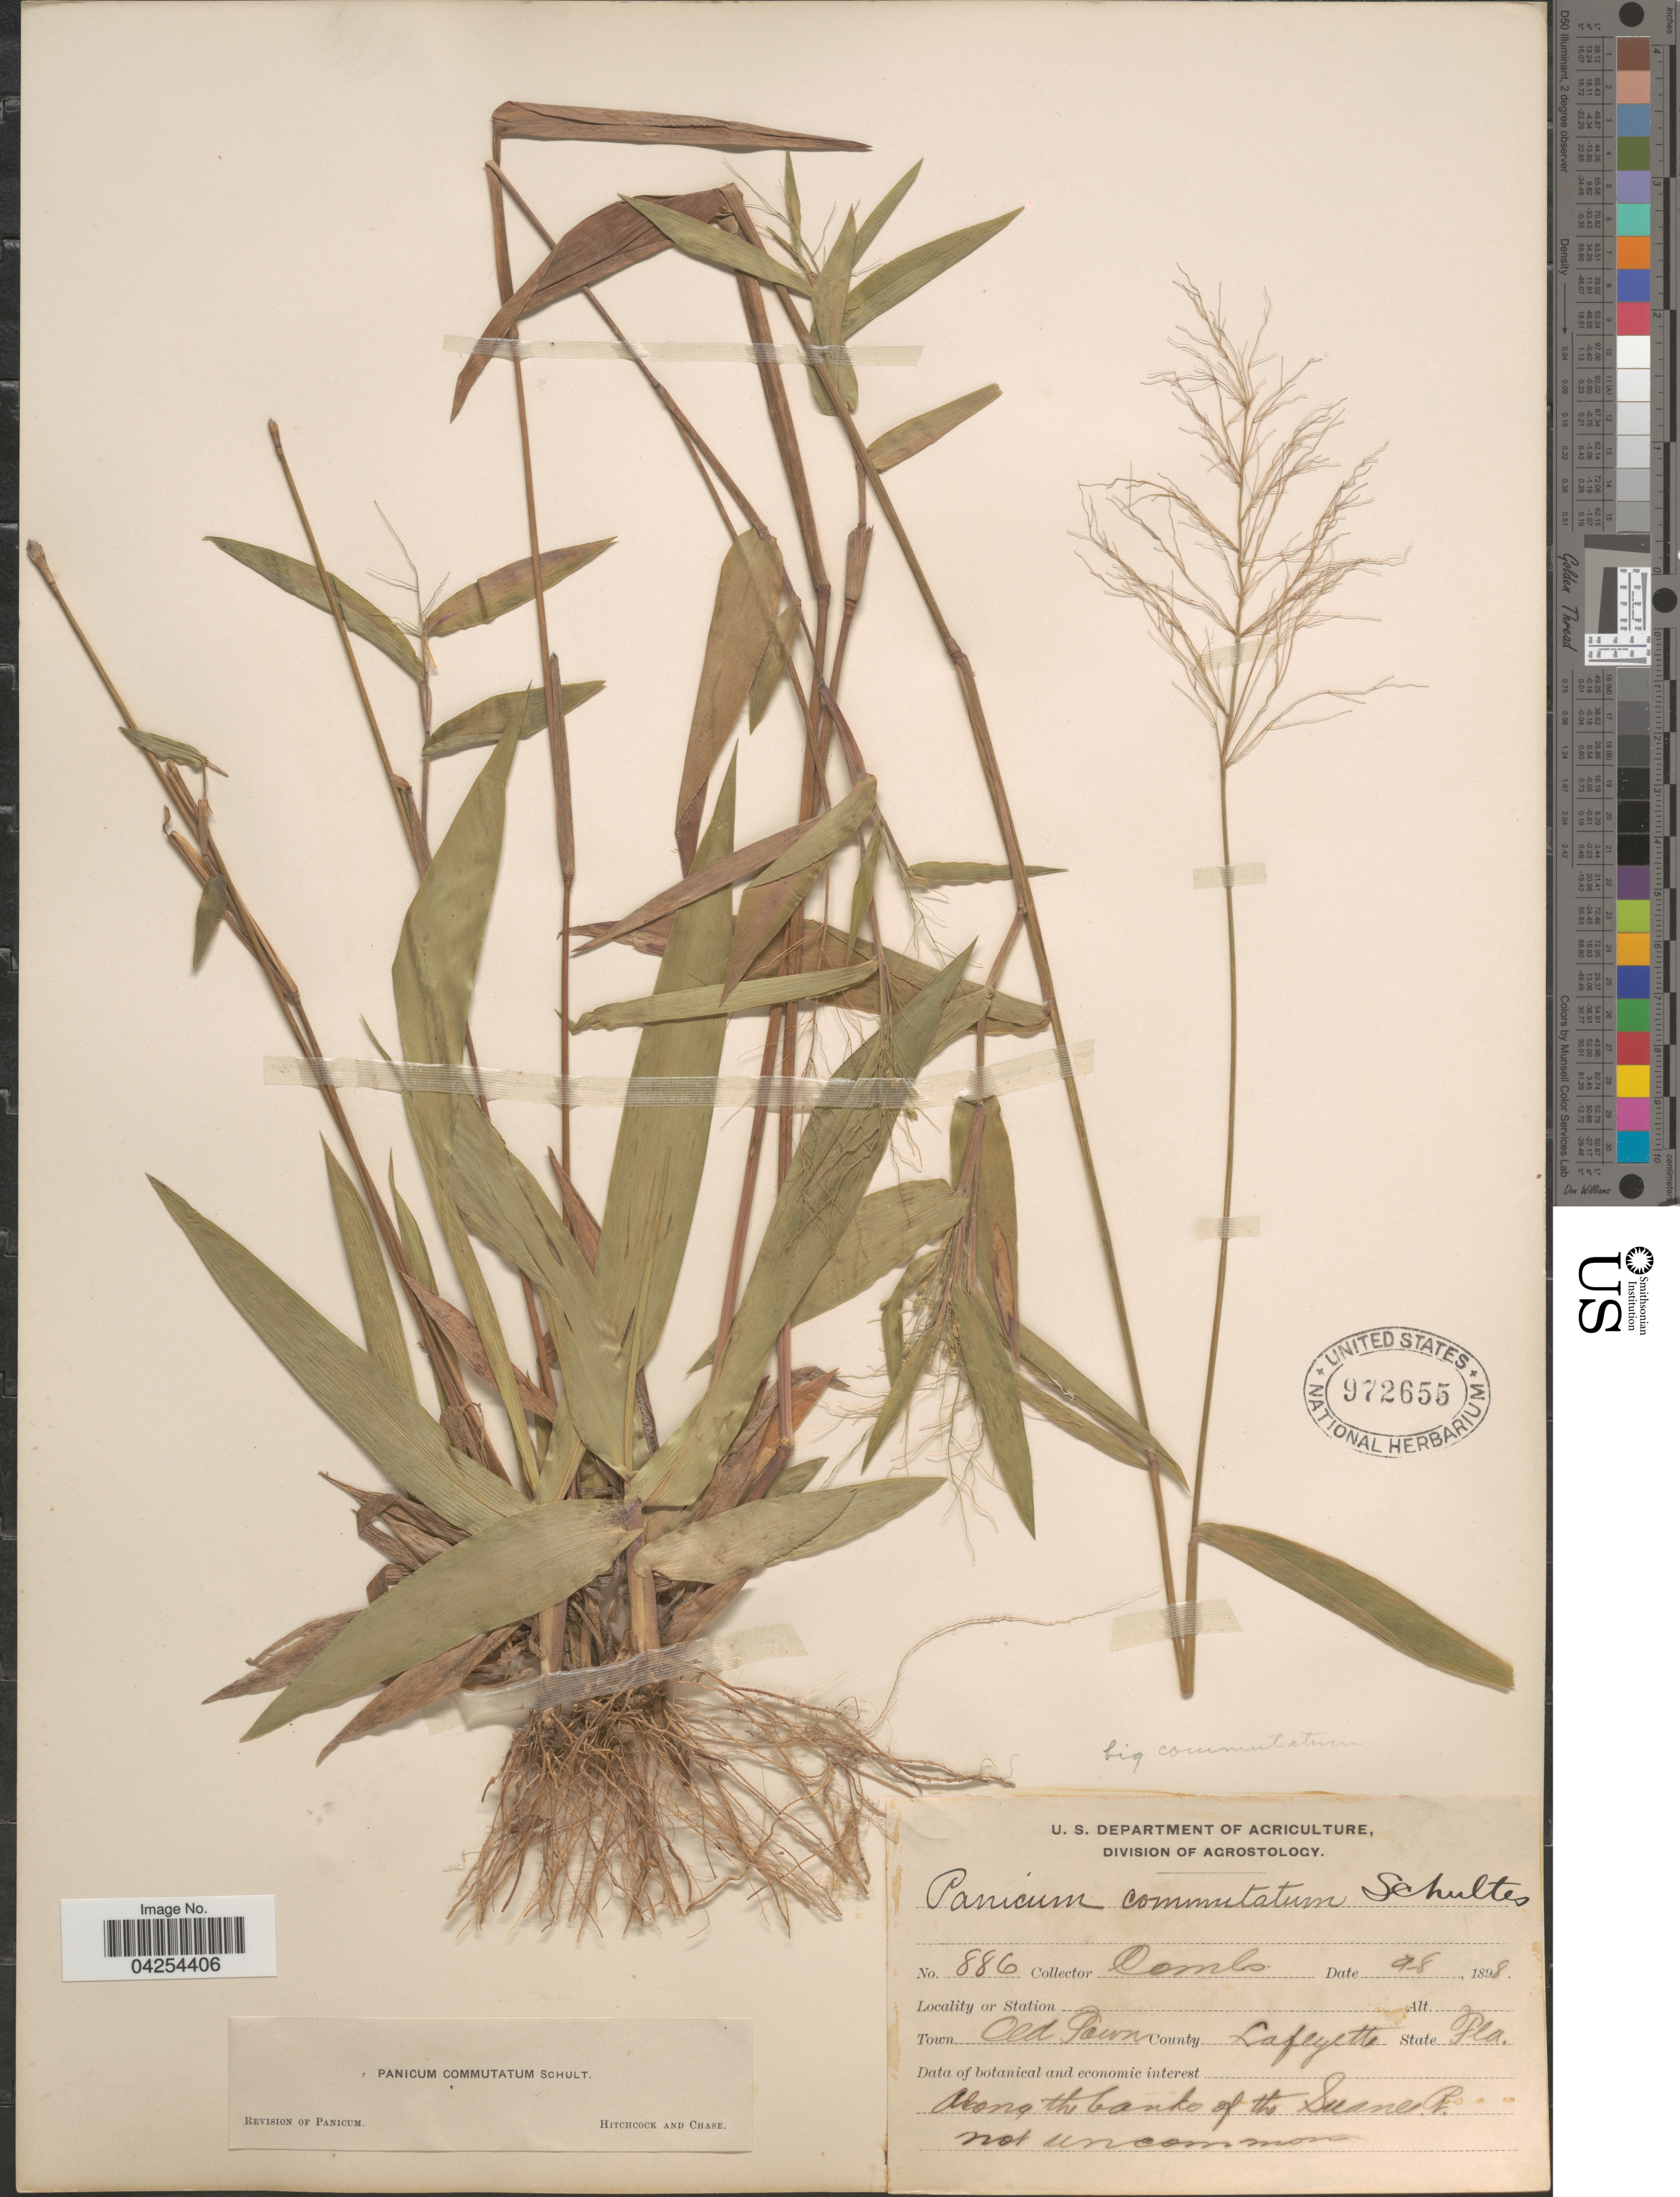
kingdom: Plantae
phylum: Tracheophyta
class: Liliopsida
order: Poales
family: Poaceae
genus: Dichanthelium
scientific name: Dichanthelium commutatum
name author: (Schult.) Gould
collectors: -. Combs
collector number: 886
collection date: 1898-09-08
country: United States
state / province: Florida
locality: Town Old Town. County Lafayette. Along the banks of the Suanee R.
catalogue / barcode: US 972655